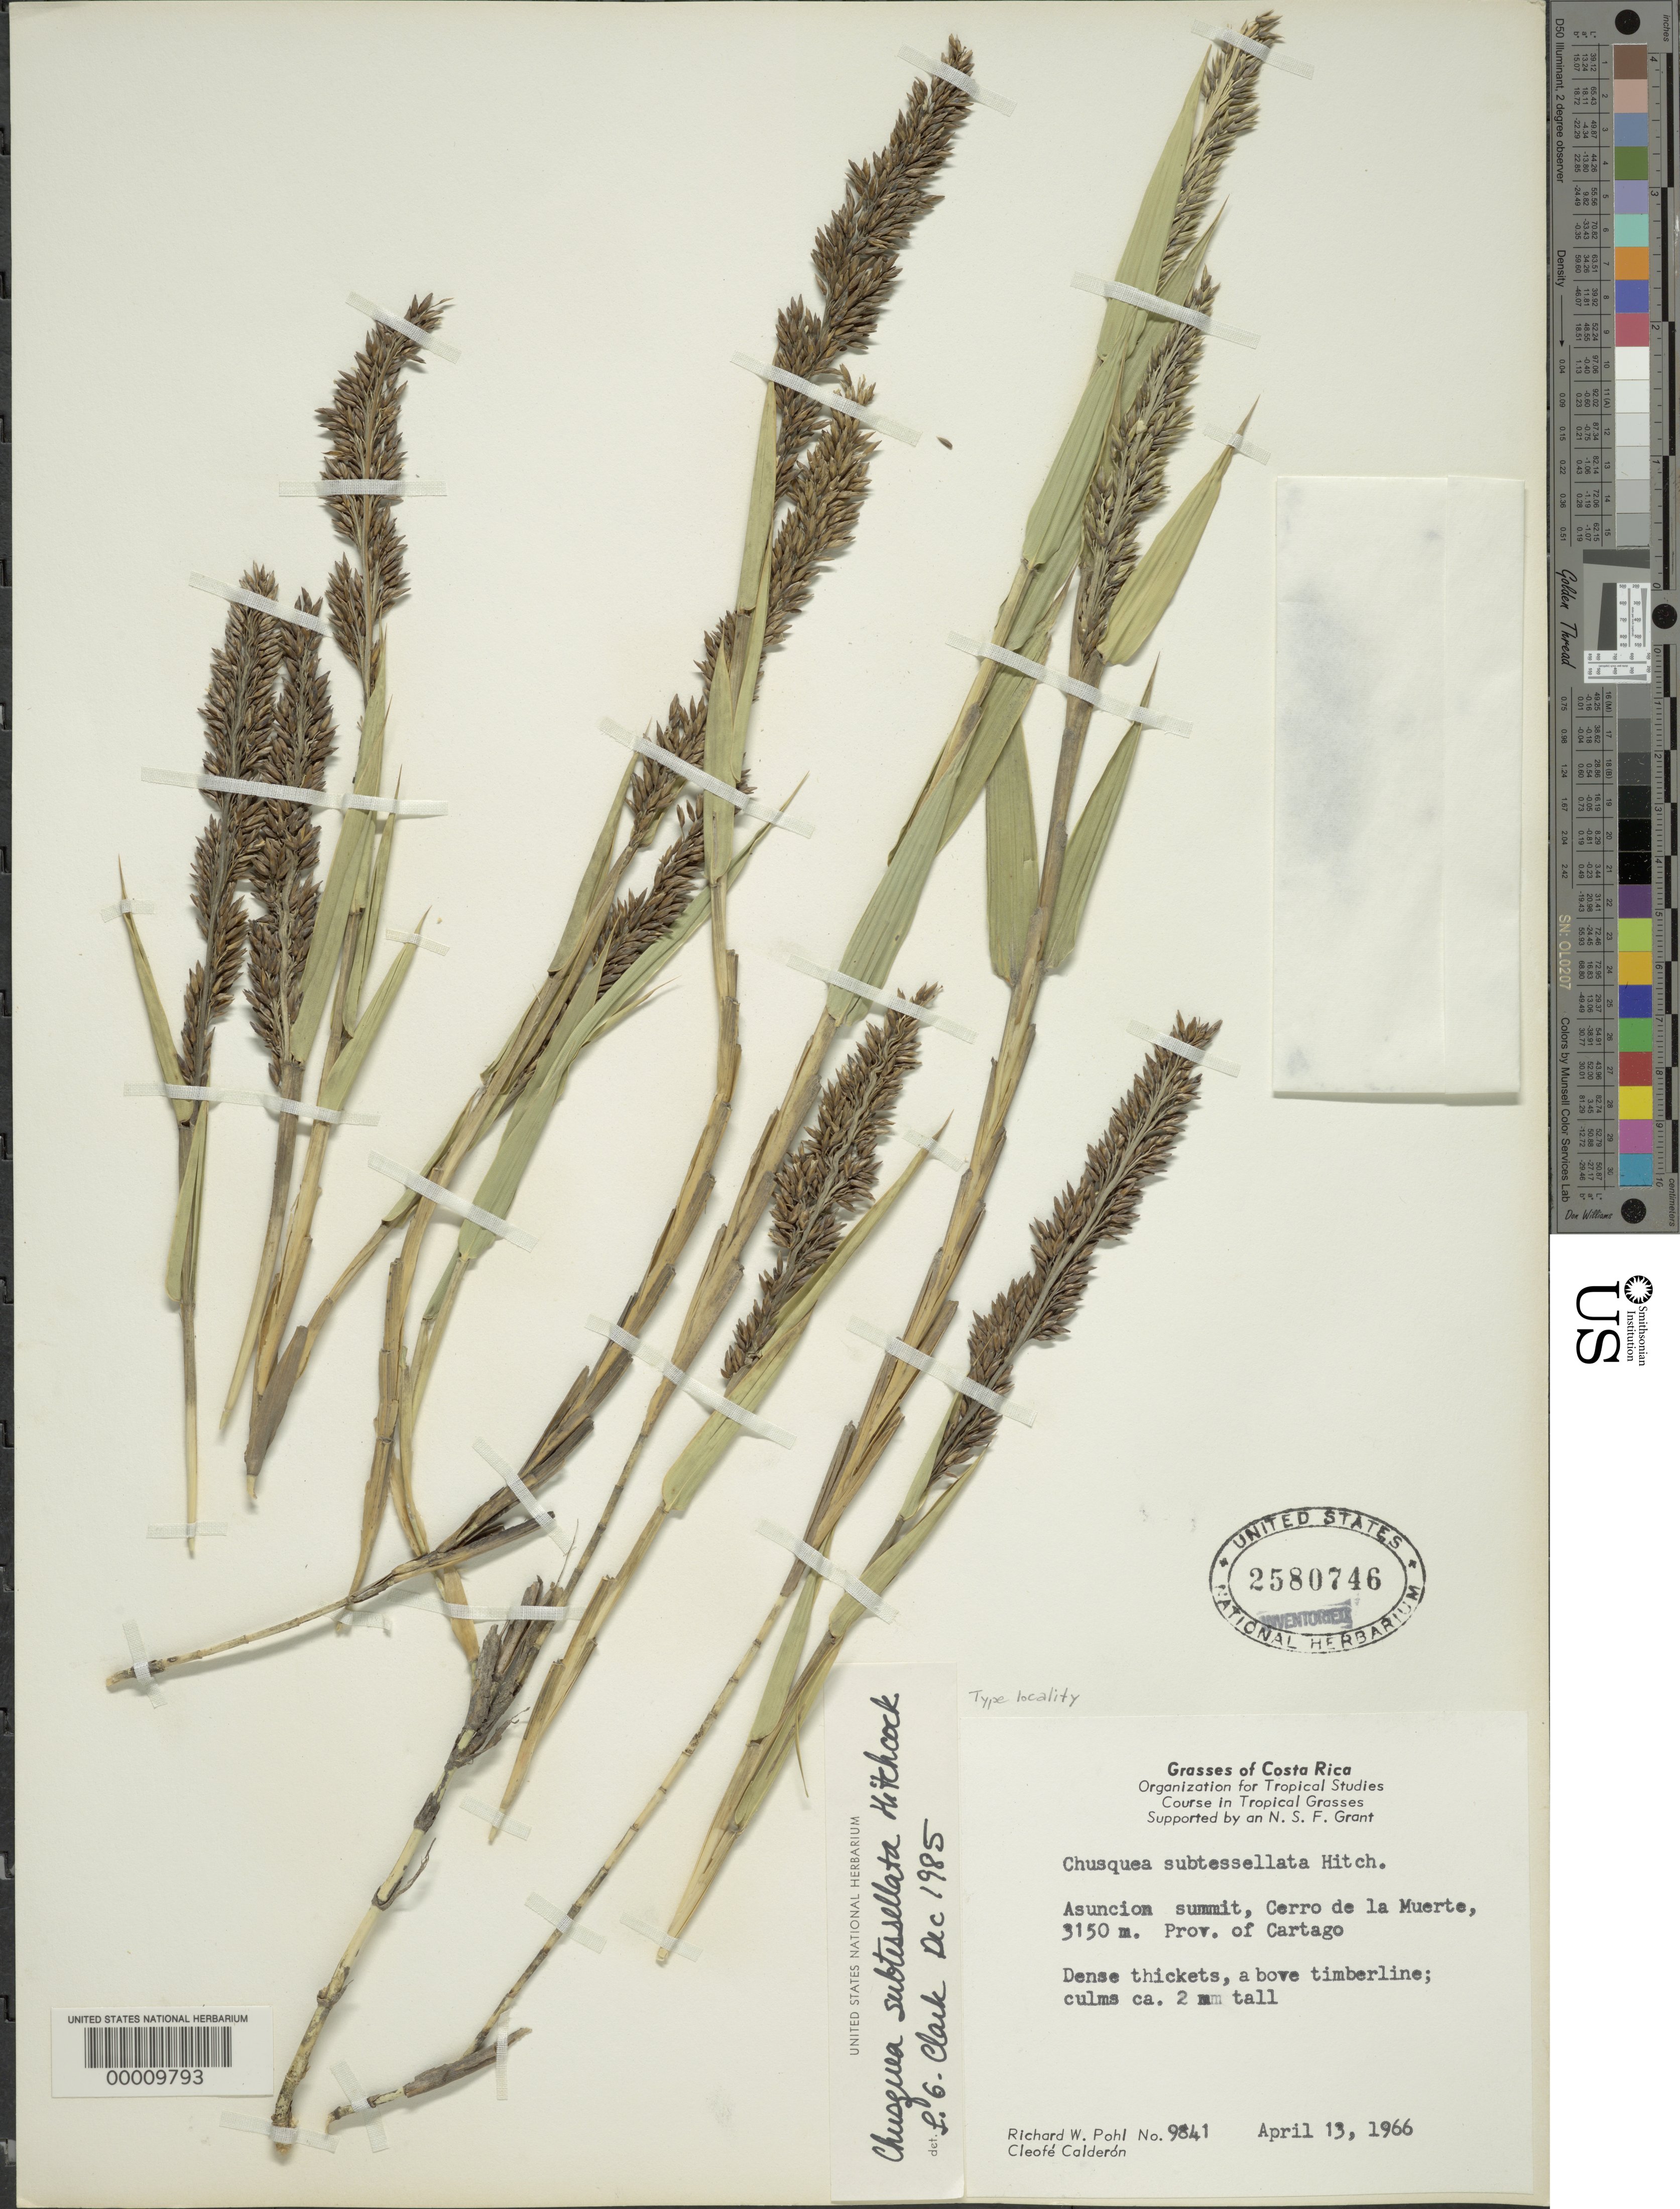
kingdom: Plantae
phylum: Tracheophyta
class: Liliopsida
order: Poales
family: Poaceae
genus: Chusquea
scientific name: Chusquea subtessellata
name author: Hitchc.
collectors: R. W. Pohl & C. E. Calderón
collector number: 9841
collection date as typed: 13 Apr 1966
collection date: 1966-04-13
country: Costa Rica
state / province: Cartago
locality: Asuncion, Cerro de La Muerte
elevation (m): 3150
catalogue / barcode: US 2580746